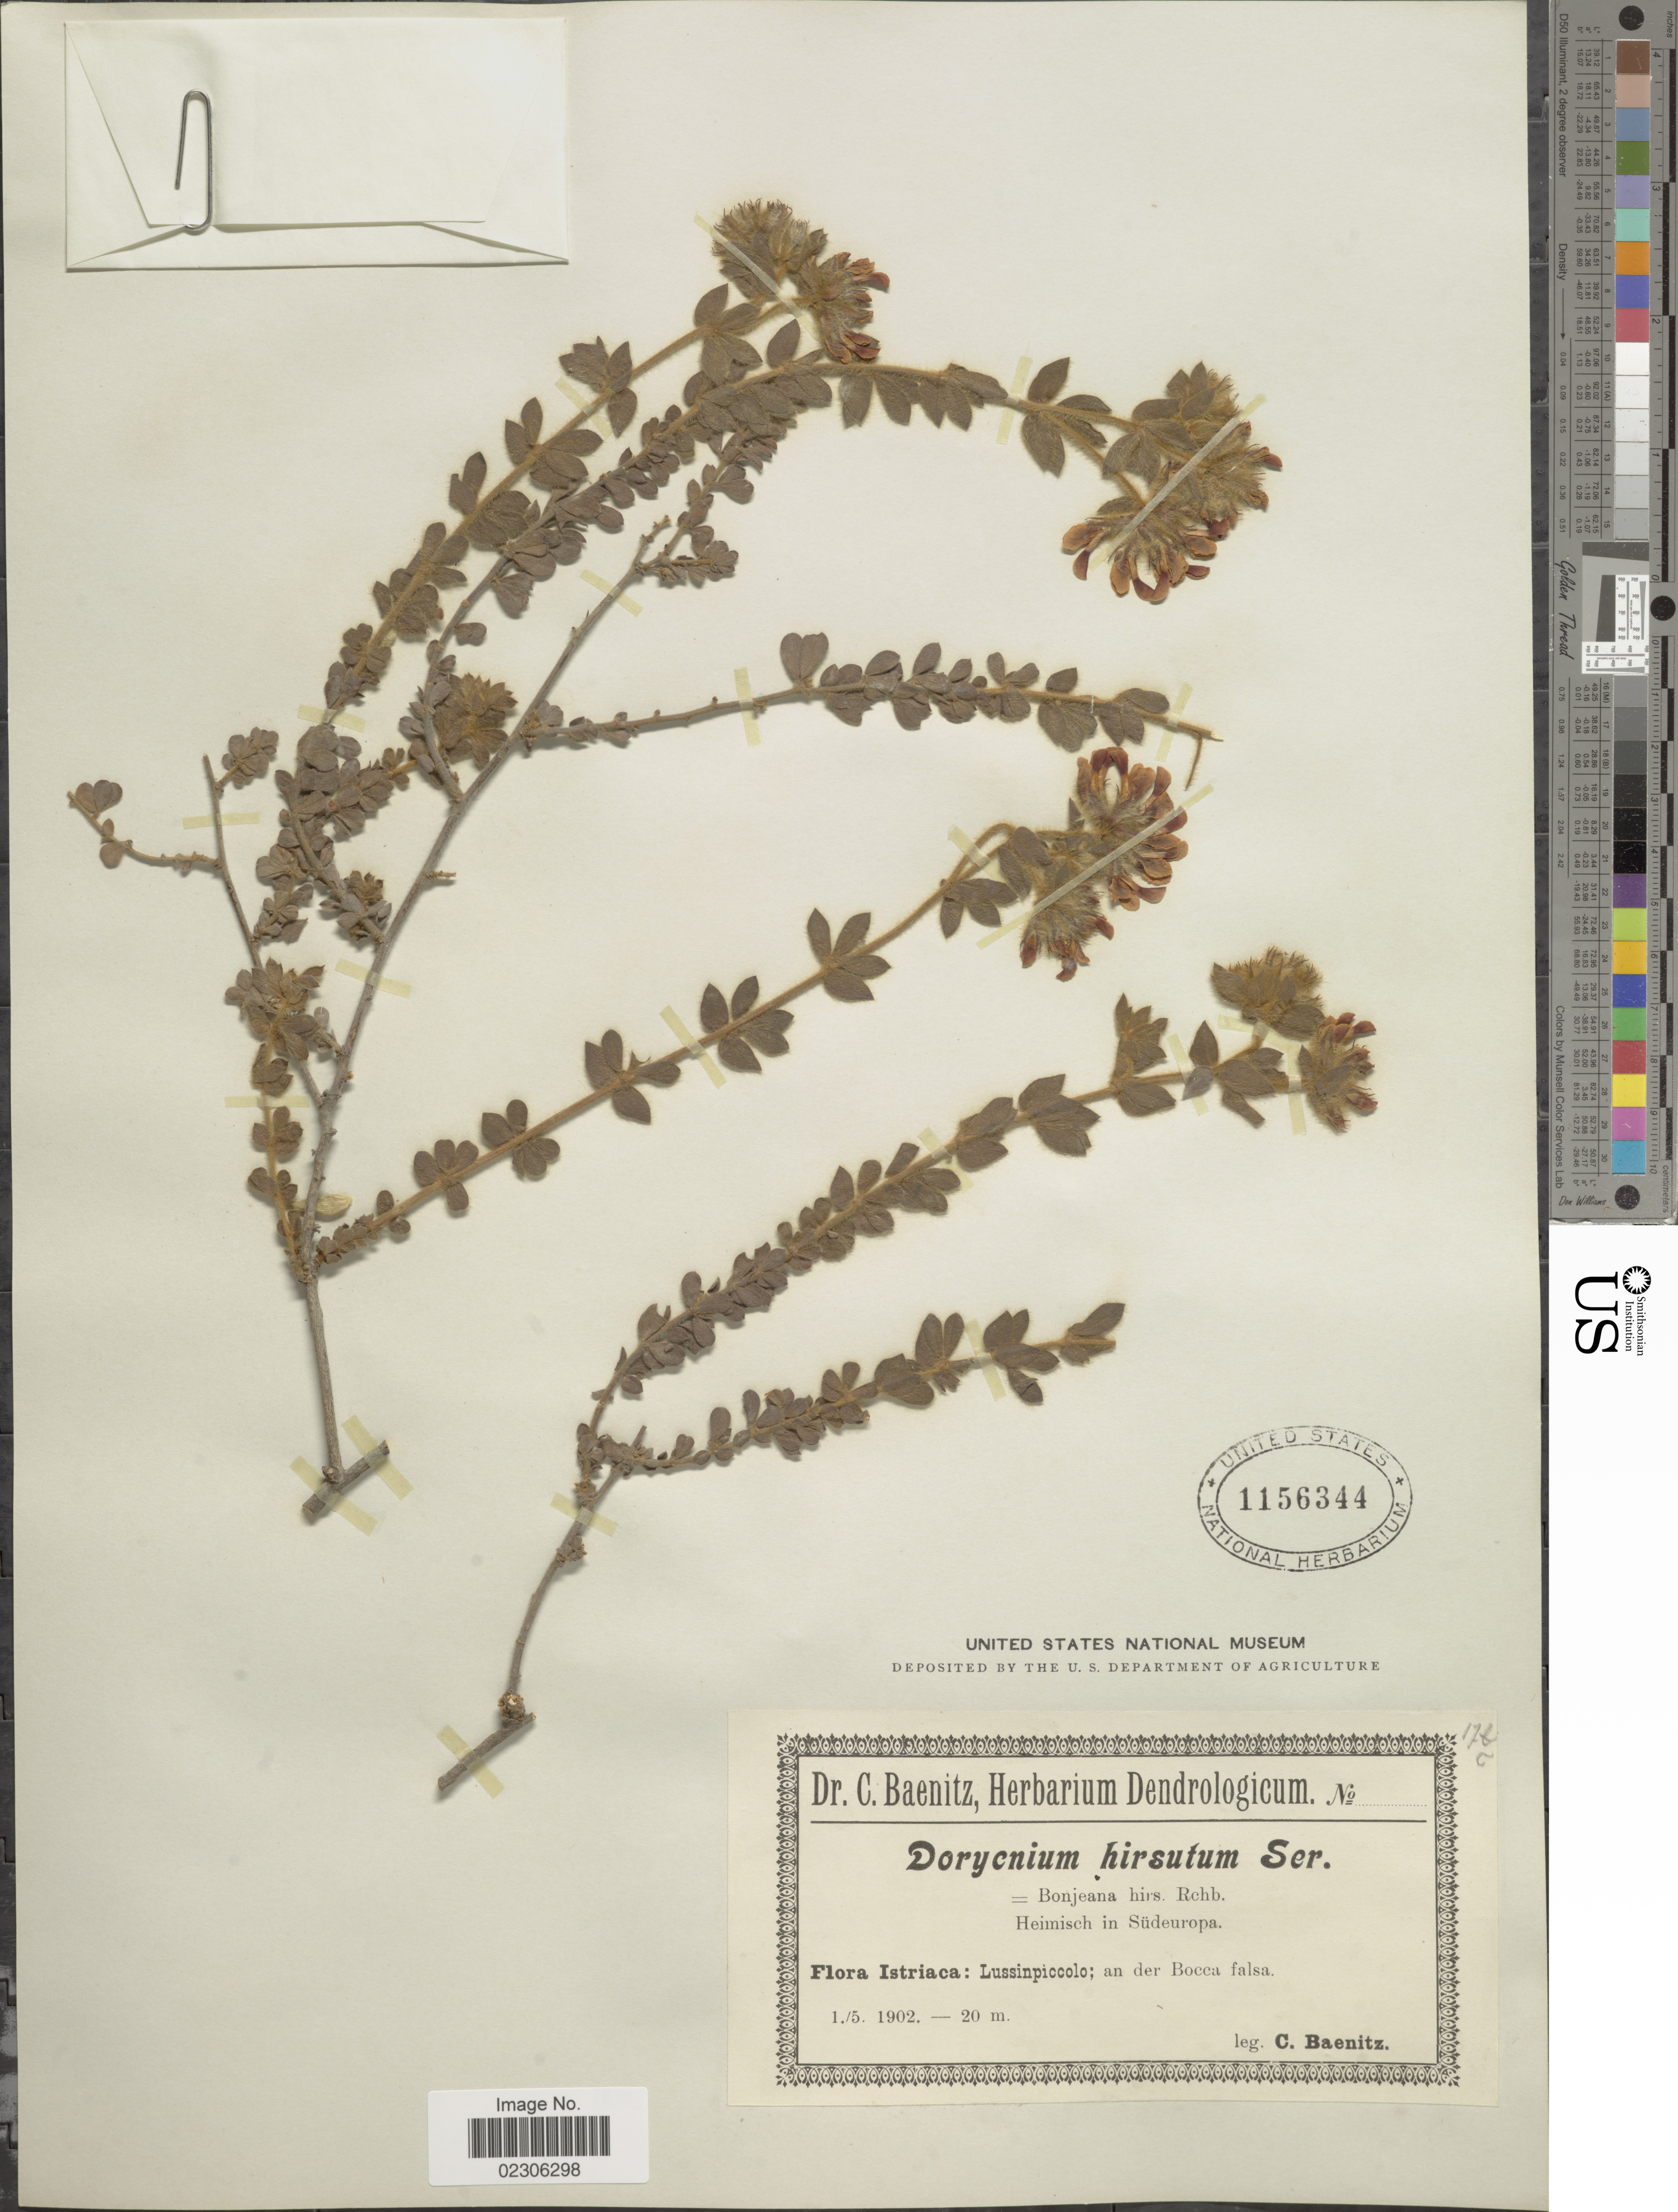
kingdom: Plantae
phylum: Tracheophyta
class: Magnoliopsida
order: Fabales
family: Fabaceae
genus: Dorycnium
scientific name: Dorycnium hirsutum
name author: (L.) Ser.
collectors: C. G. Baenitz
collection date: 1902-05-01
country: Croatia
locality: Lussinpiccolo: an der Bocca falsa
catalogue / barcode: US 1156344